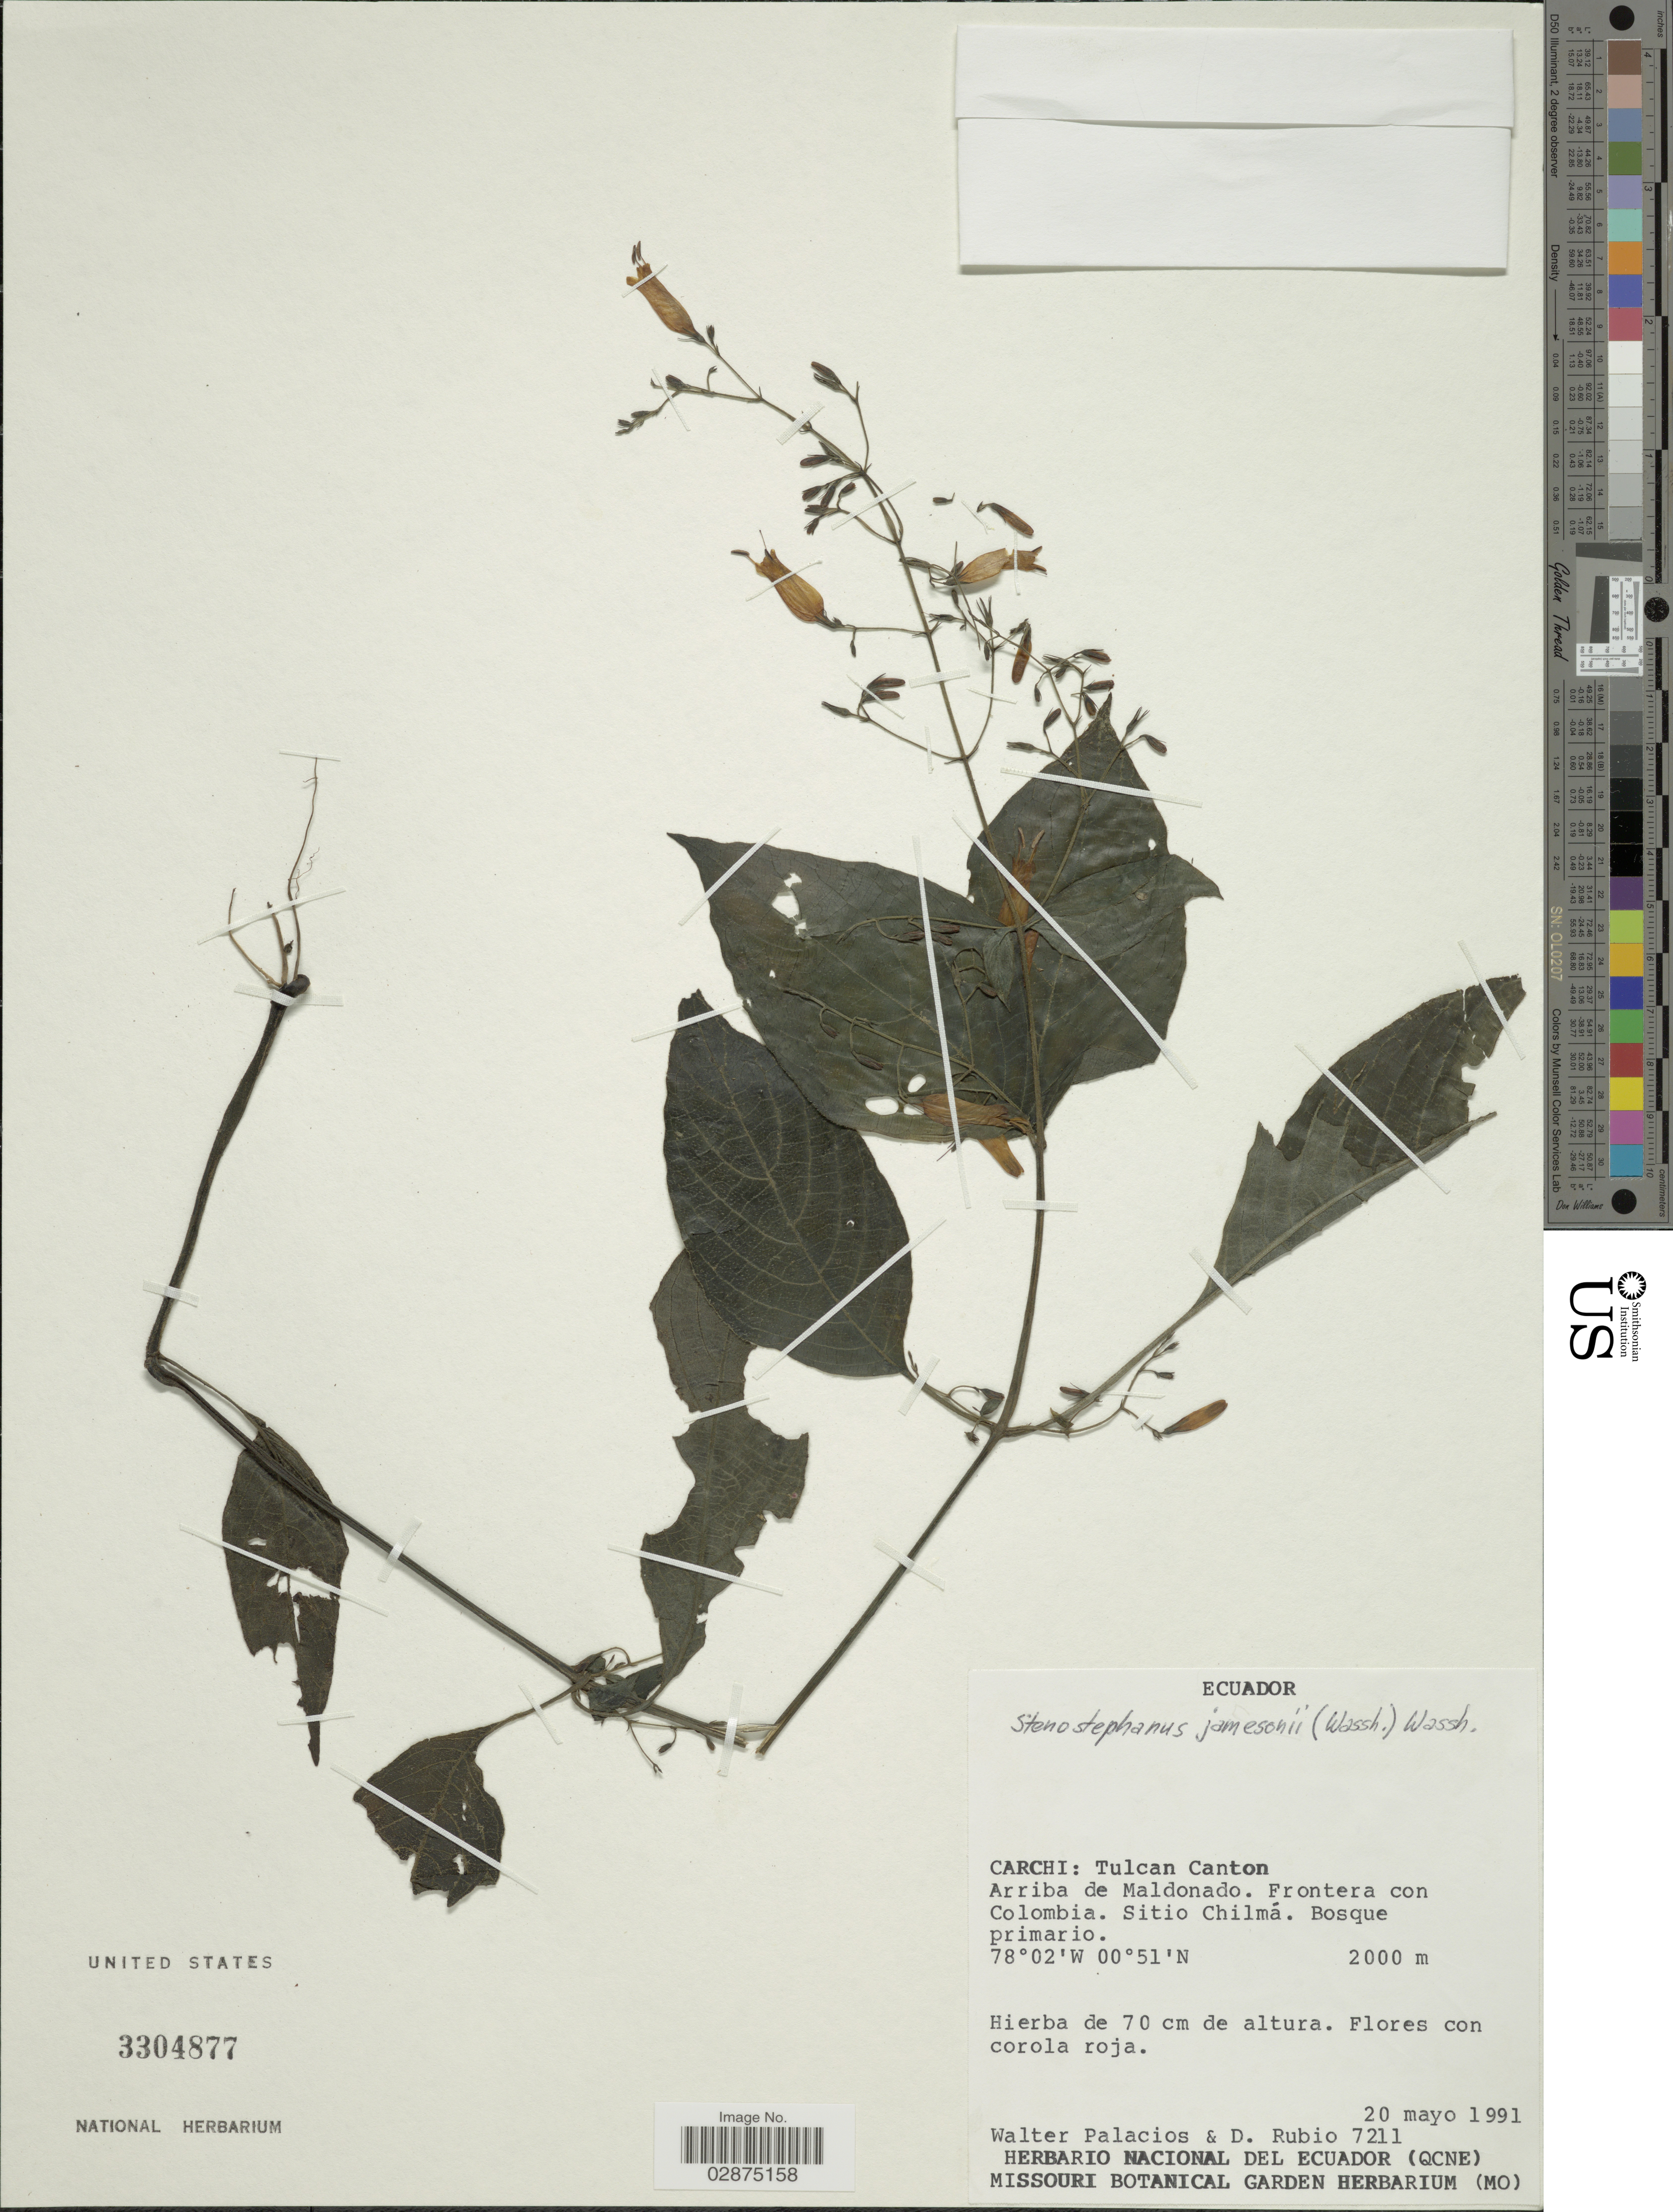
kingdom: Plantae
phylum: Tracheophyta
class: Magnoliopsida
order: Lamiales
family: Acanthaceae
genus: Stenostephanus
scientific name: Stenostephanus jamesonii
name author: (Wassh.) Wassh.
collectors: W. Palacios & D. Rubio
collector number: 7211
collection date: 1991-05-20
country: Ecuador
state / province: Carchi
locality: Tulcan Canton. Arriba de Maldonado. Frontera con Colombia. Sito Chilmá.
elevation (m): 2000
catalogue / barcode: US 3304877